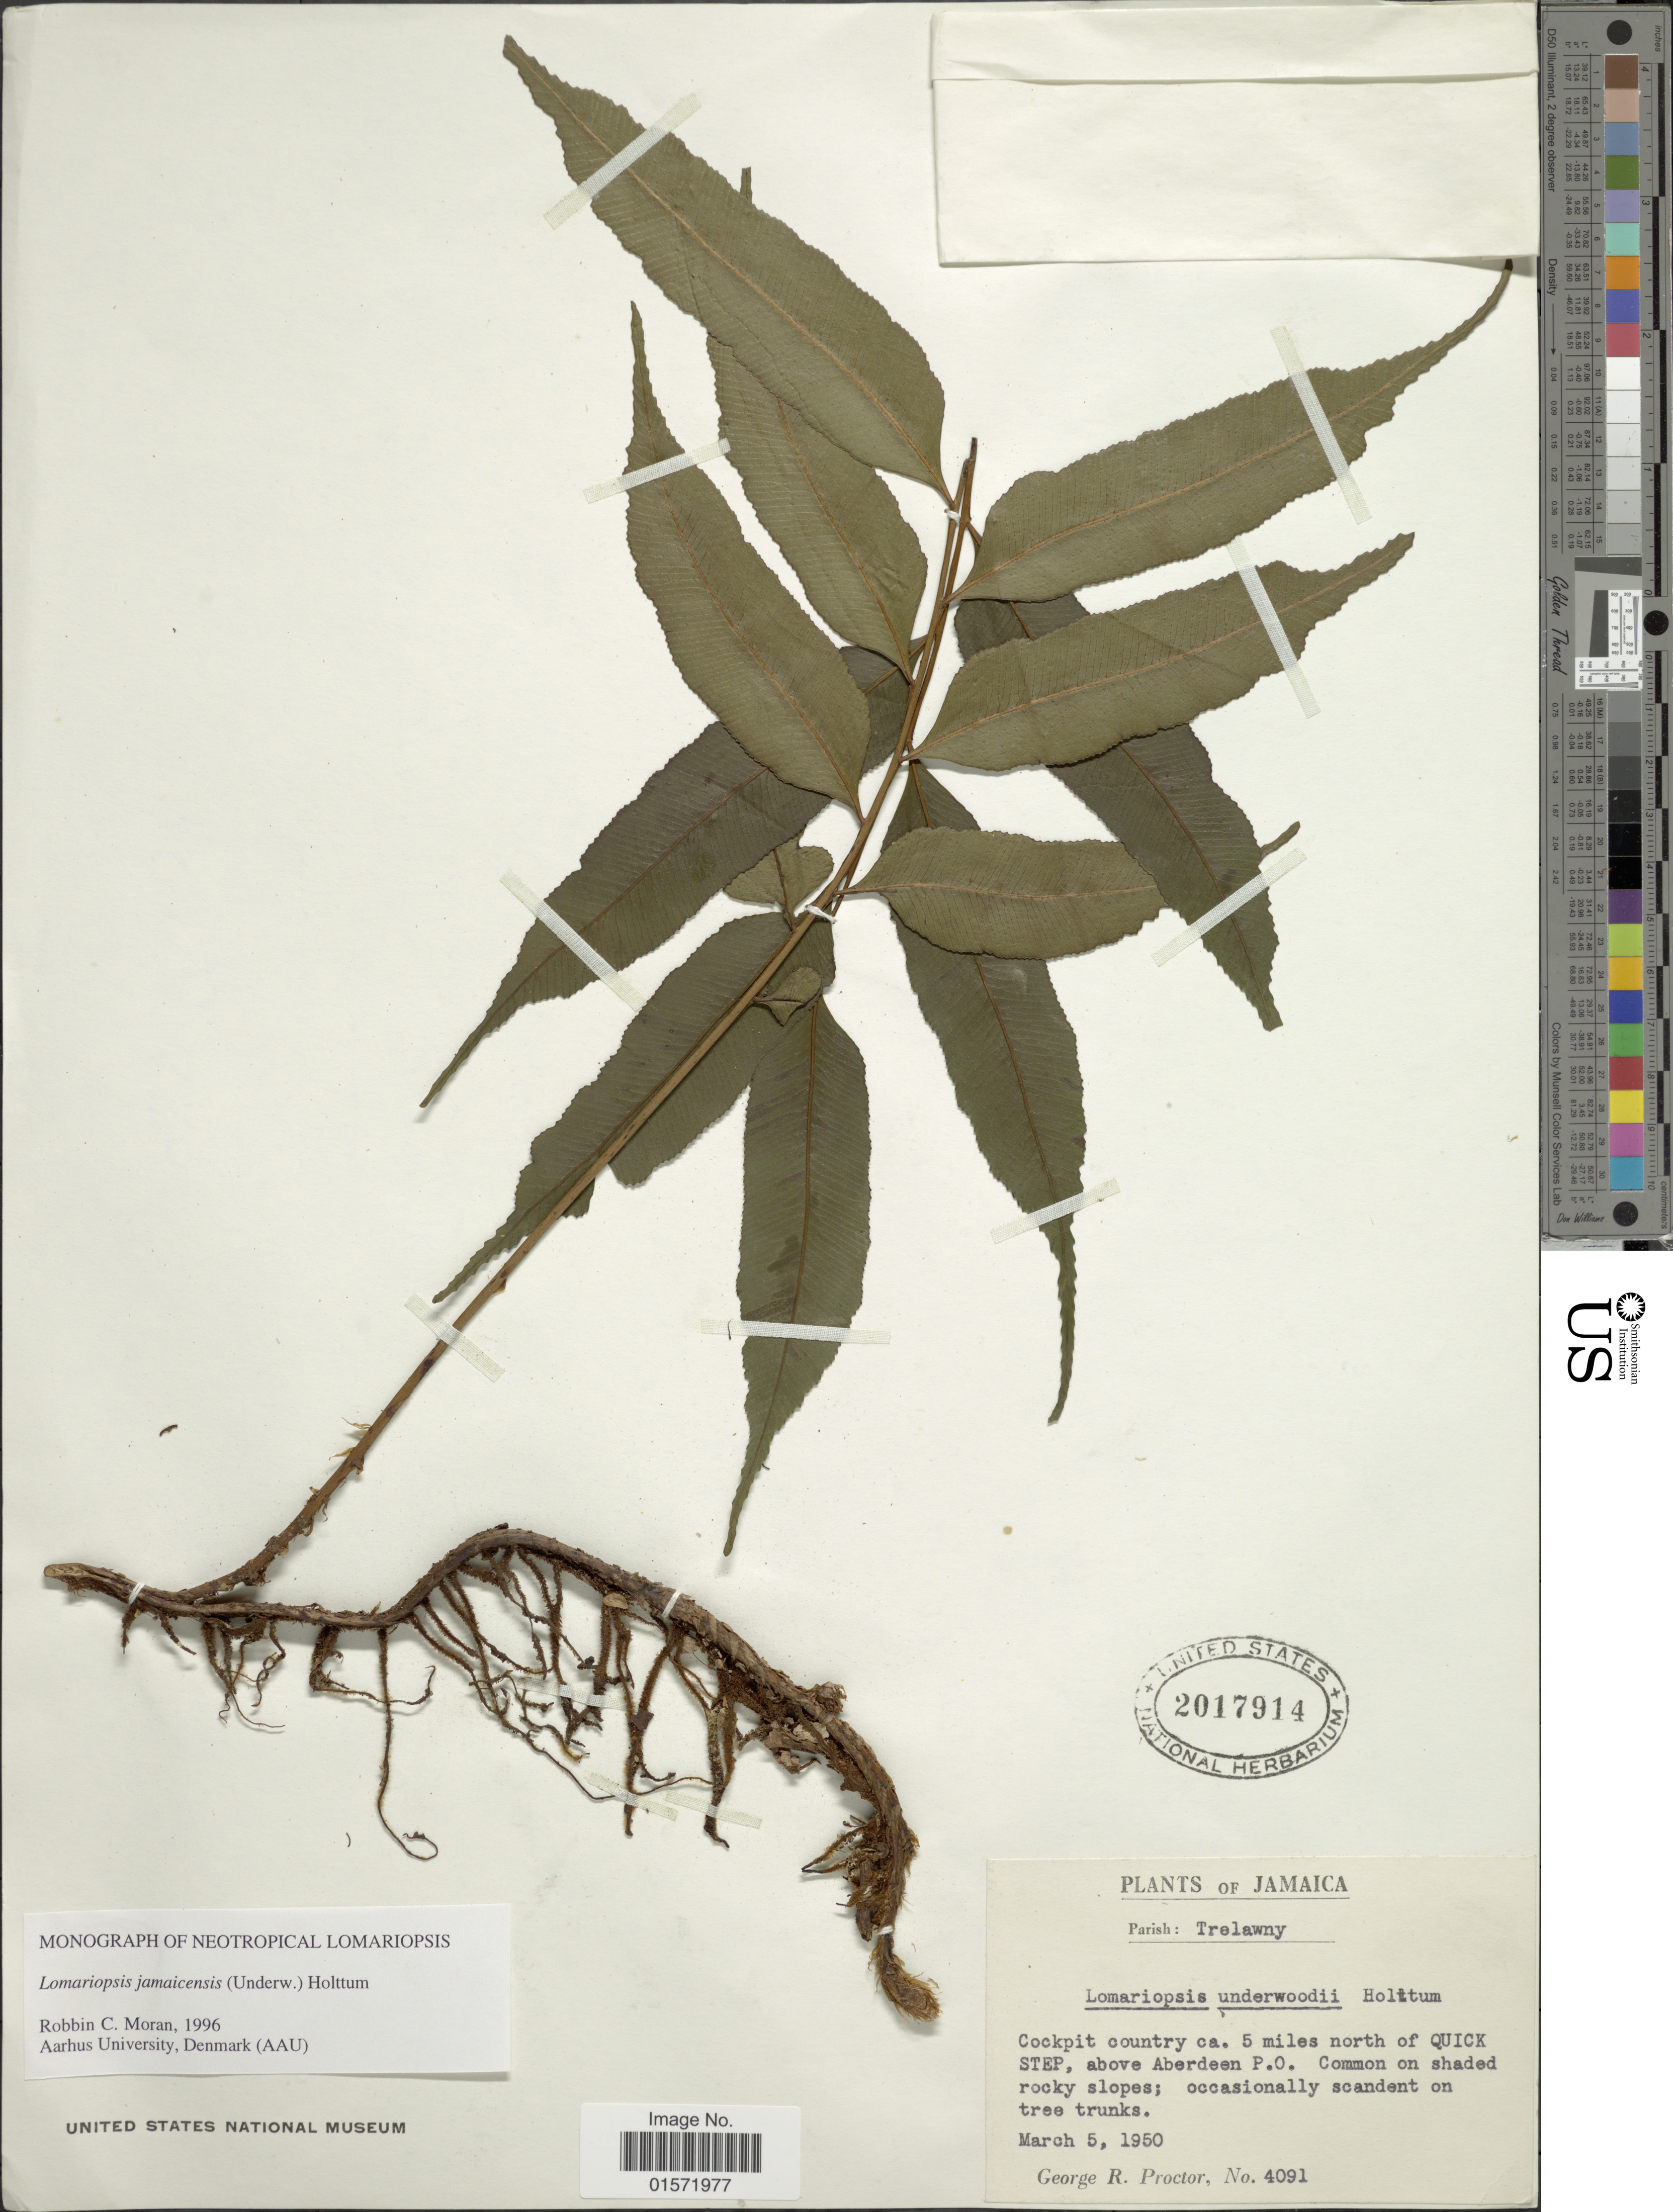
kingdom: Plantae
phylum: Tracheophyta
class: Polypodiopsida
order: Polypodiales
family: Lomariopsidaceae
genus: Lomariopsis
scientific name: Lomariopsis jamaicensis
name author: (Underw.) Holttum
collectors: G. R. Proctor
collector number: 4091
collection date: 1950-03-05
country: Jamaica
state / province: Trelawny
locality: Cockpit country ca, 5 miles north of Quick Step, above Aberdeen P.O.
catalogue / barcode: US 2017914